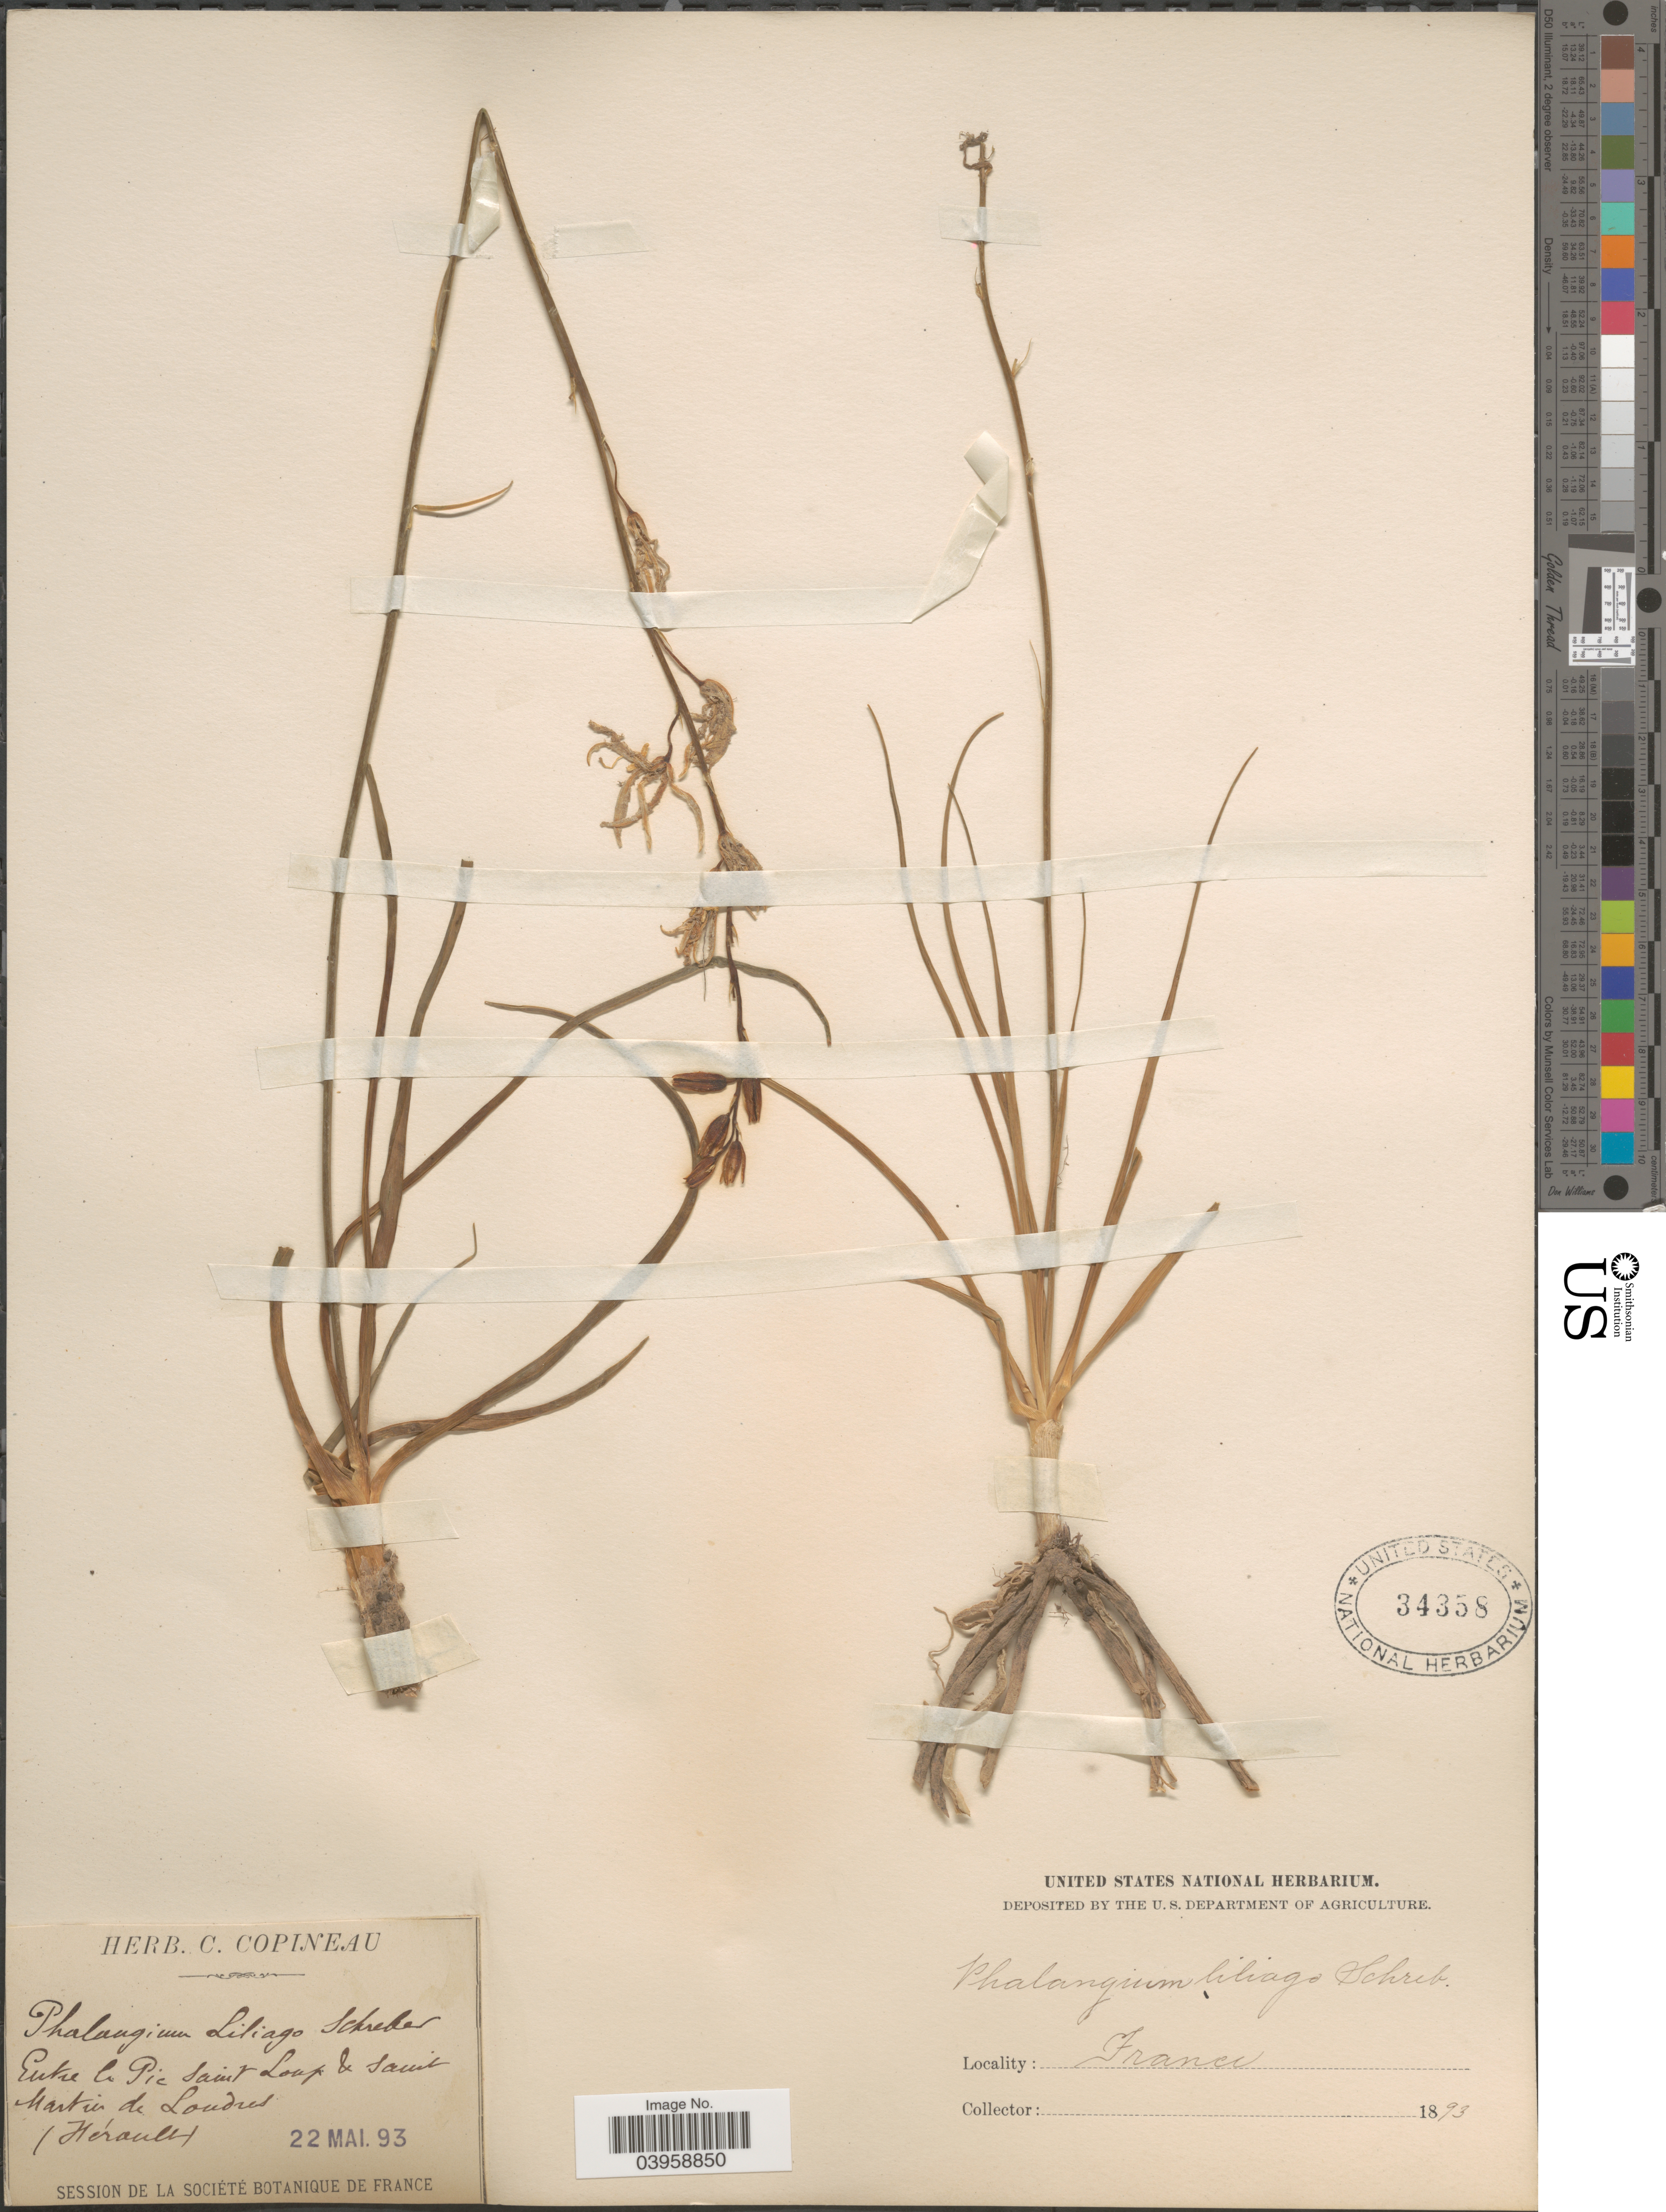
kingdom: Plantae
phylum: Tracheophyta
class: Liliopsida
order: Asparagales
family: Asparagaceae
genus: Anthericum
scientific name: Anthericum liliago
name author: L.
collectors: ex herb. C. Copineau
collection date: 1893-05-22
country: France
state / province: Occitanie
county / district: Hérault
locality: Entre la Pic Saint Loup & Saint Martin de Loudres. (Hérault).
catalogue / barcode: US 34358